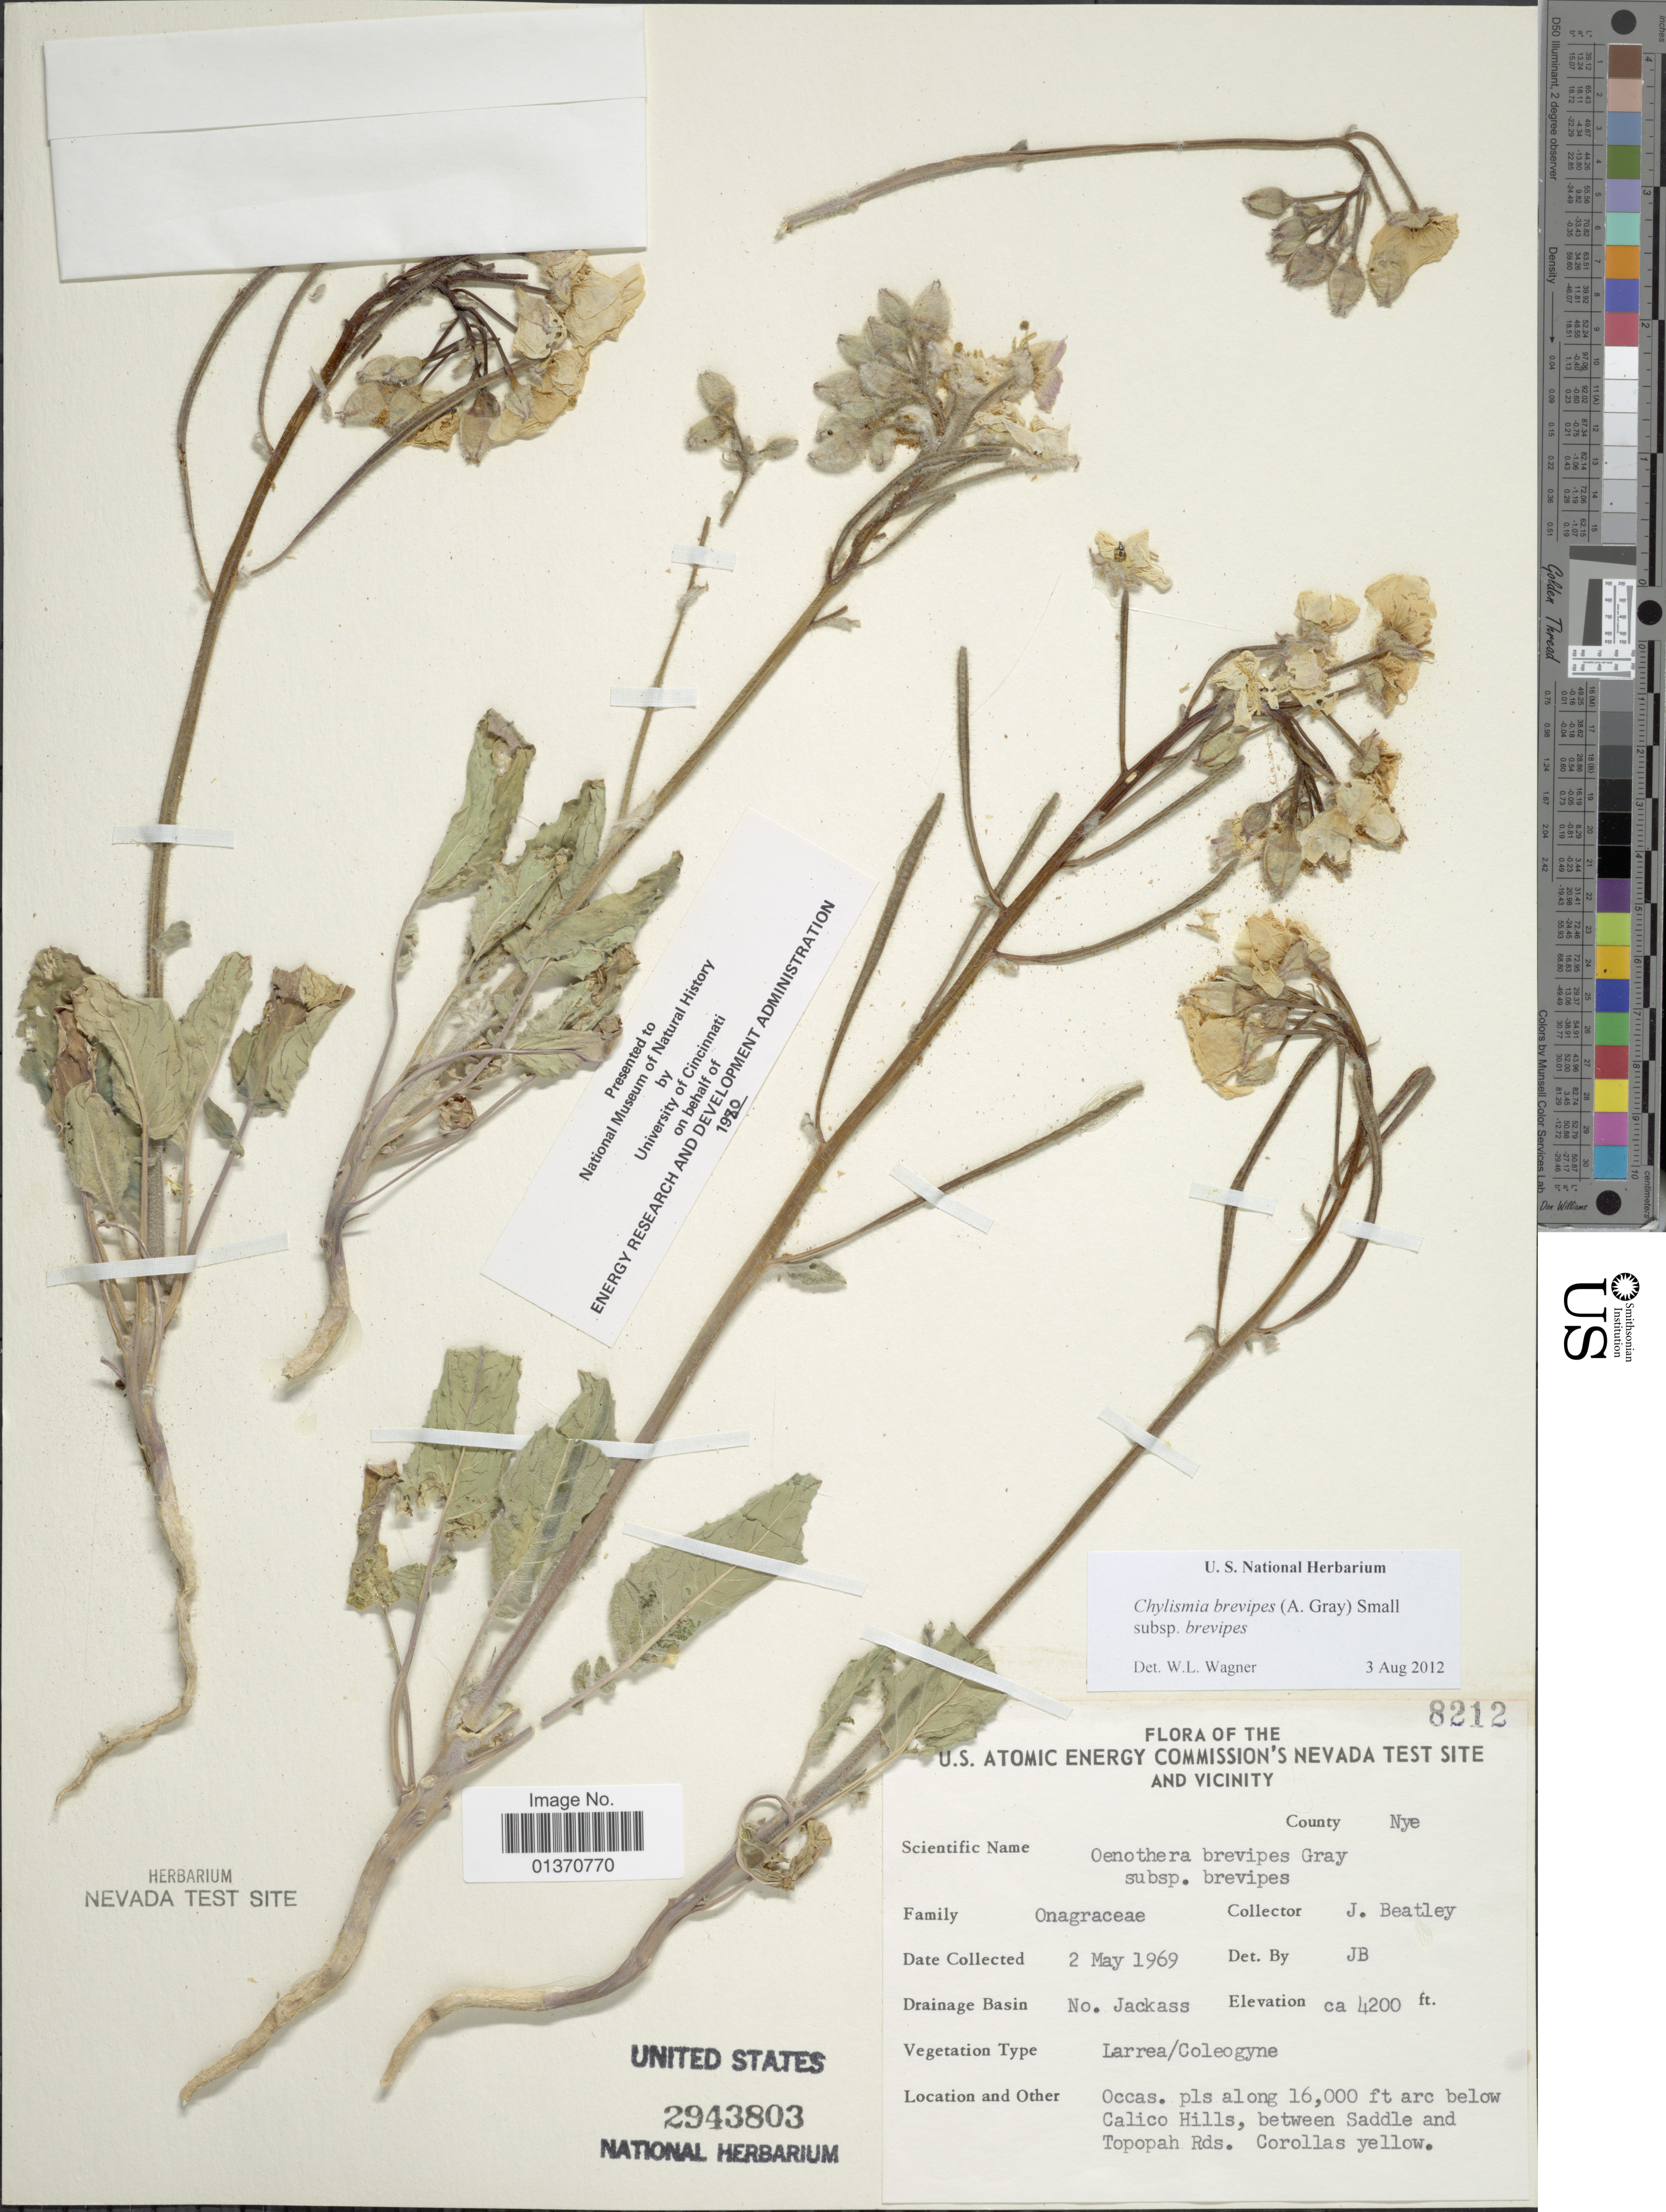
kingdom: Plantae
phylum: Tracheophyta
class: Magnoliopsida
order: Myrtales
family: Onagraceae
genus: Chylismia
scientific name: Chylismia brevipes subsp. brevipes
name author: (A. Gray) Small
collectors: J. C. Beatley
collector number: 8212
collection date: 1969-05-02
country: United States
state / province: Nevada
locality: U. S. Atomic Energy Commission's Nevada Test Site and Vicinity, No. Jackass, occas. pls along 16,000 ft arc below Calico Hills, between Saddle and Topopah Rds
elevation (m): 1280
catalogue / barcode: US 2943803